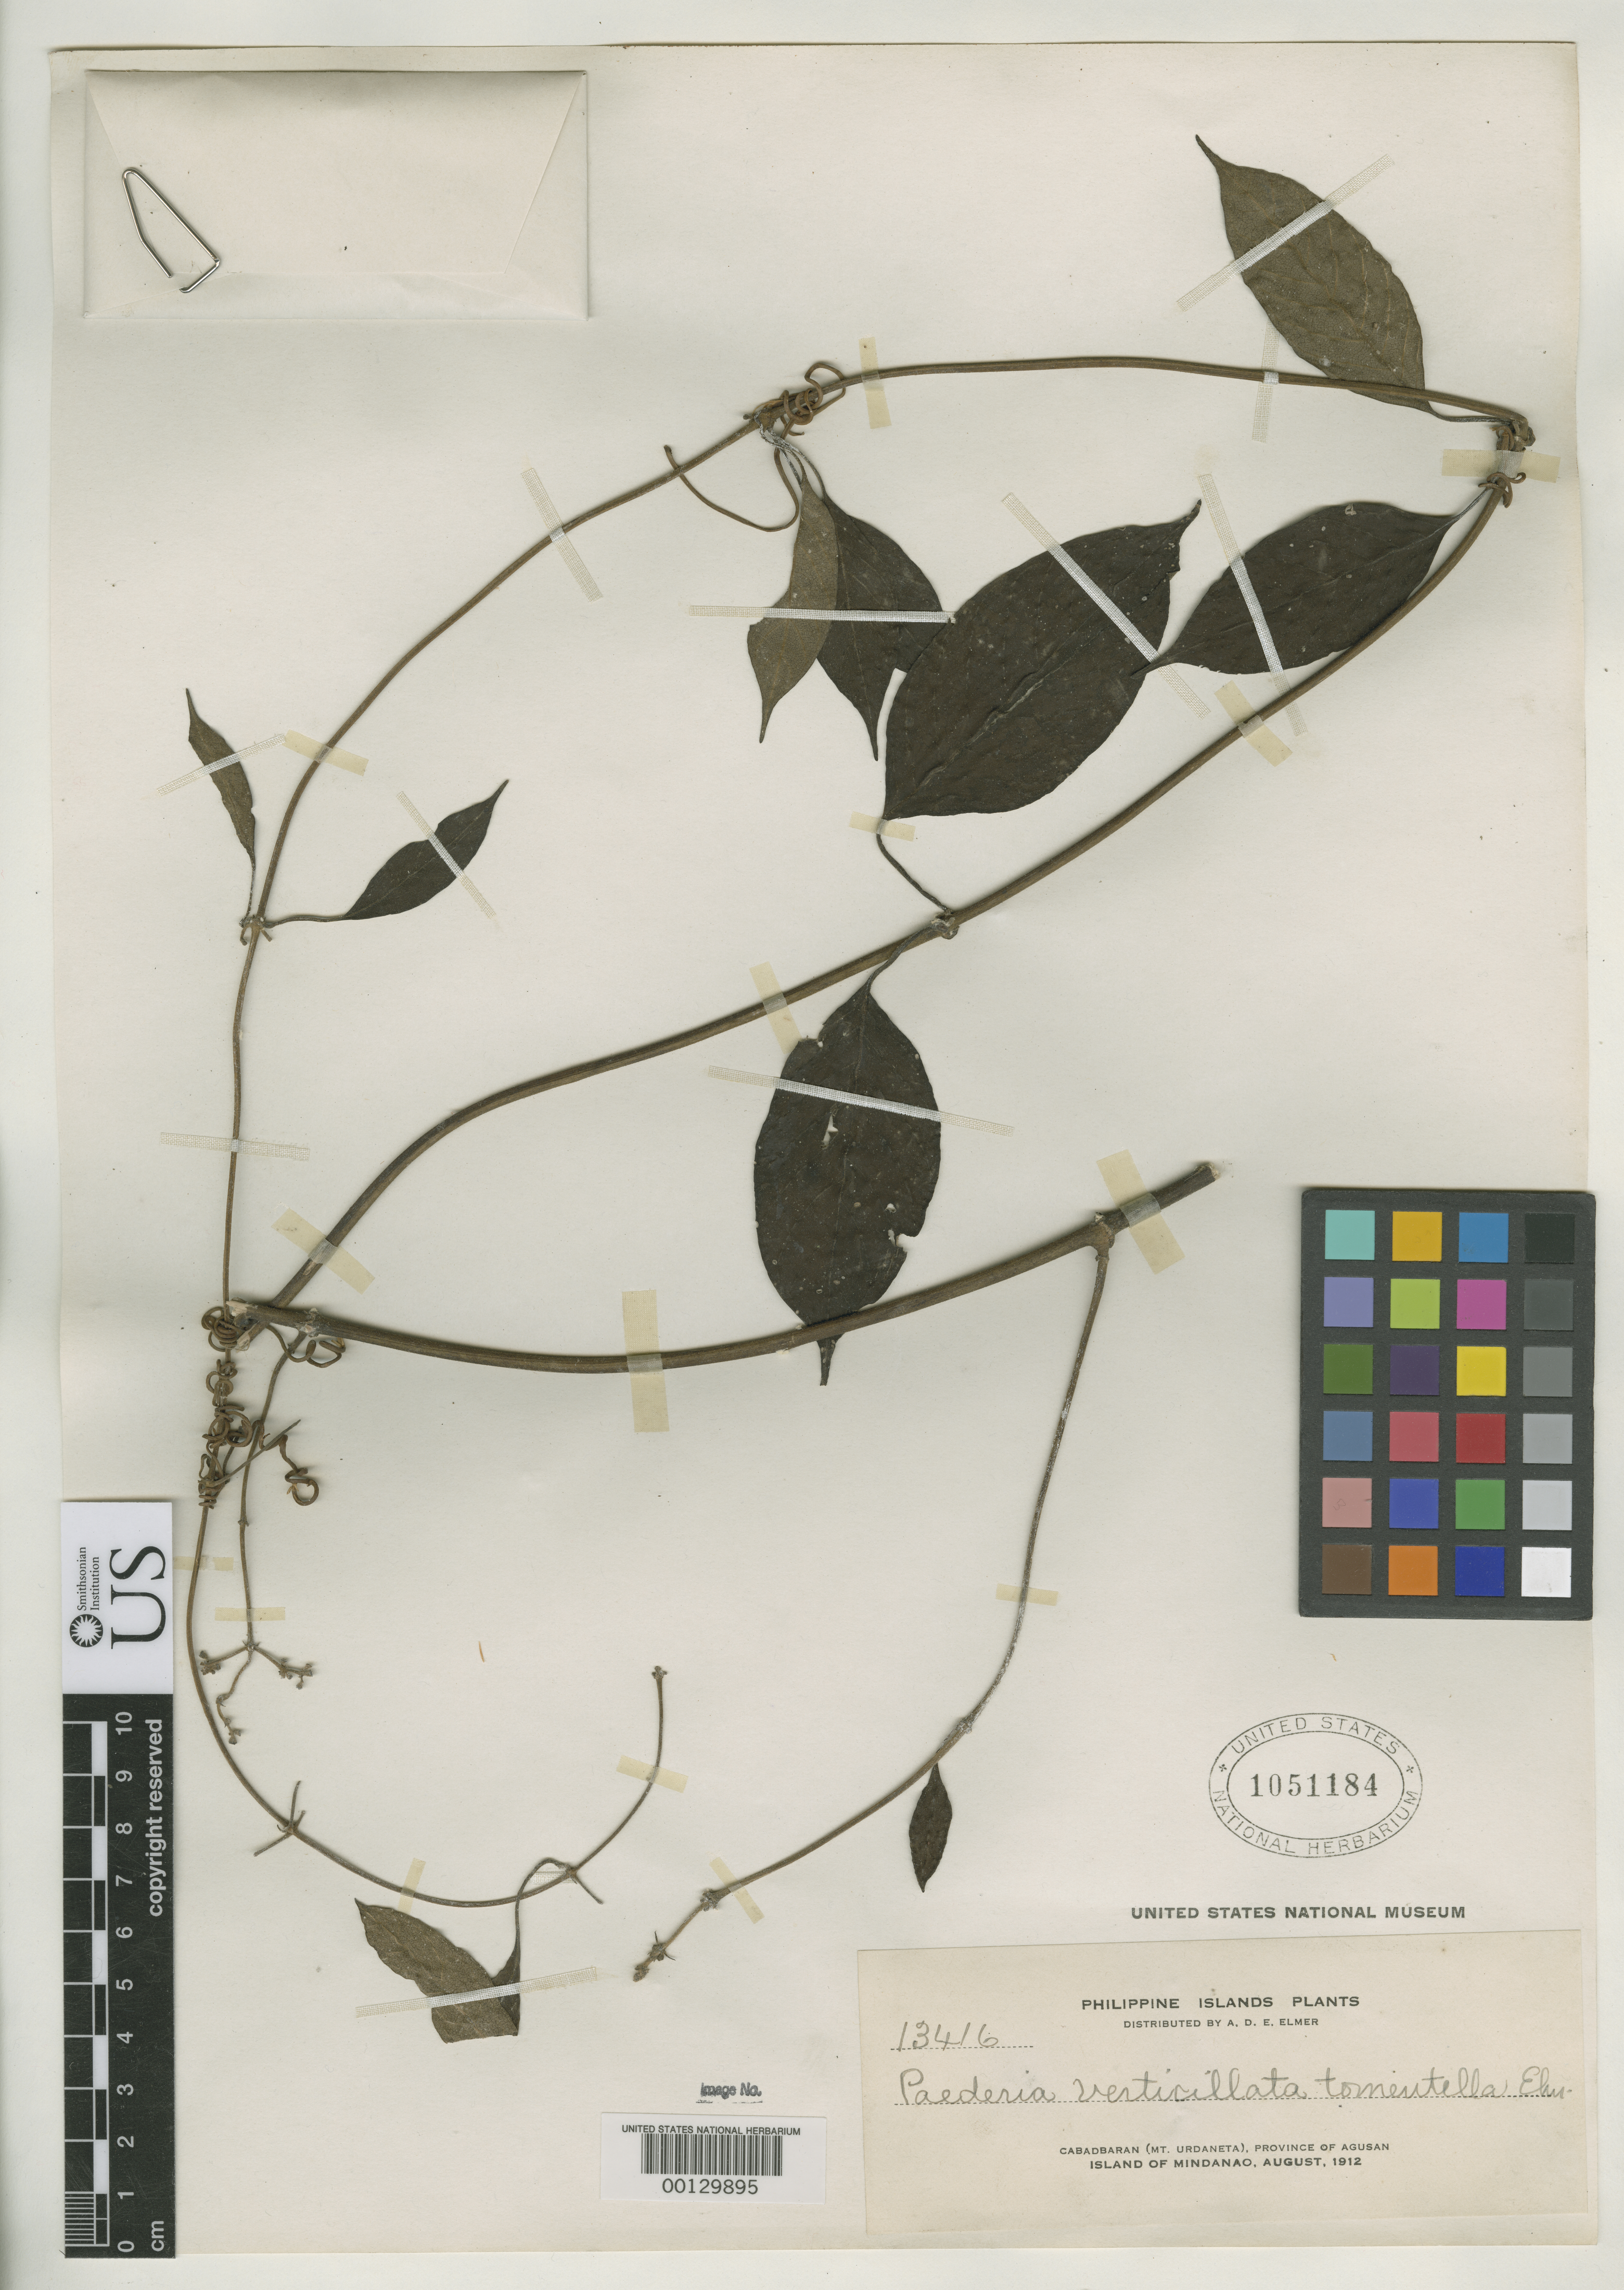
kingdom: Plantae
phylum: Tracheophyta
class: Magnoliopsida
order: Gentianales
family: Rubiaceae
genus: Paederia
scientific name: Paederia verticillata var. tomentella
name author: Elmer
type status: Isotype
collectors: A. D. E. Elmer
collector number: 13416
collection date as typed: Aug 1912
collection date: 1912-08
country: Philippines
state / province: Caraga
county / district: Agusan del Norte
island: Mindanao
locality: Cabadbaran (Mt. Urdaneta), Province of Agusan, Island of Mindanao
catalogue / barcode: US 1051184